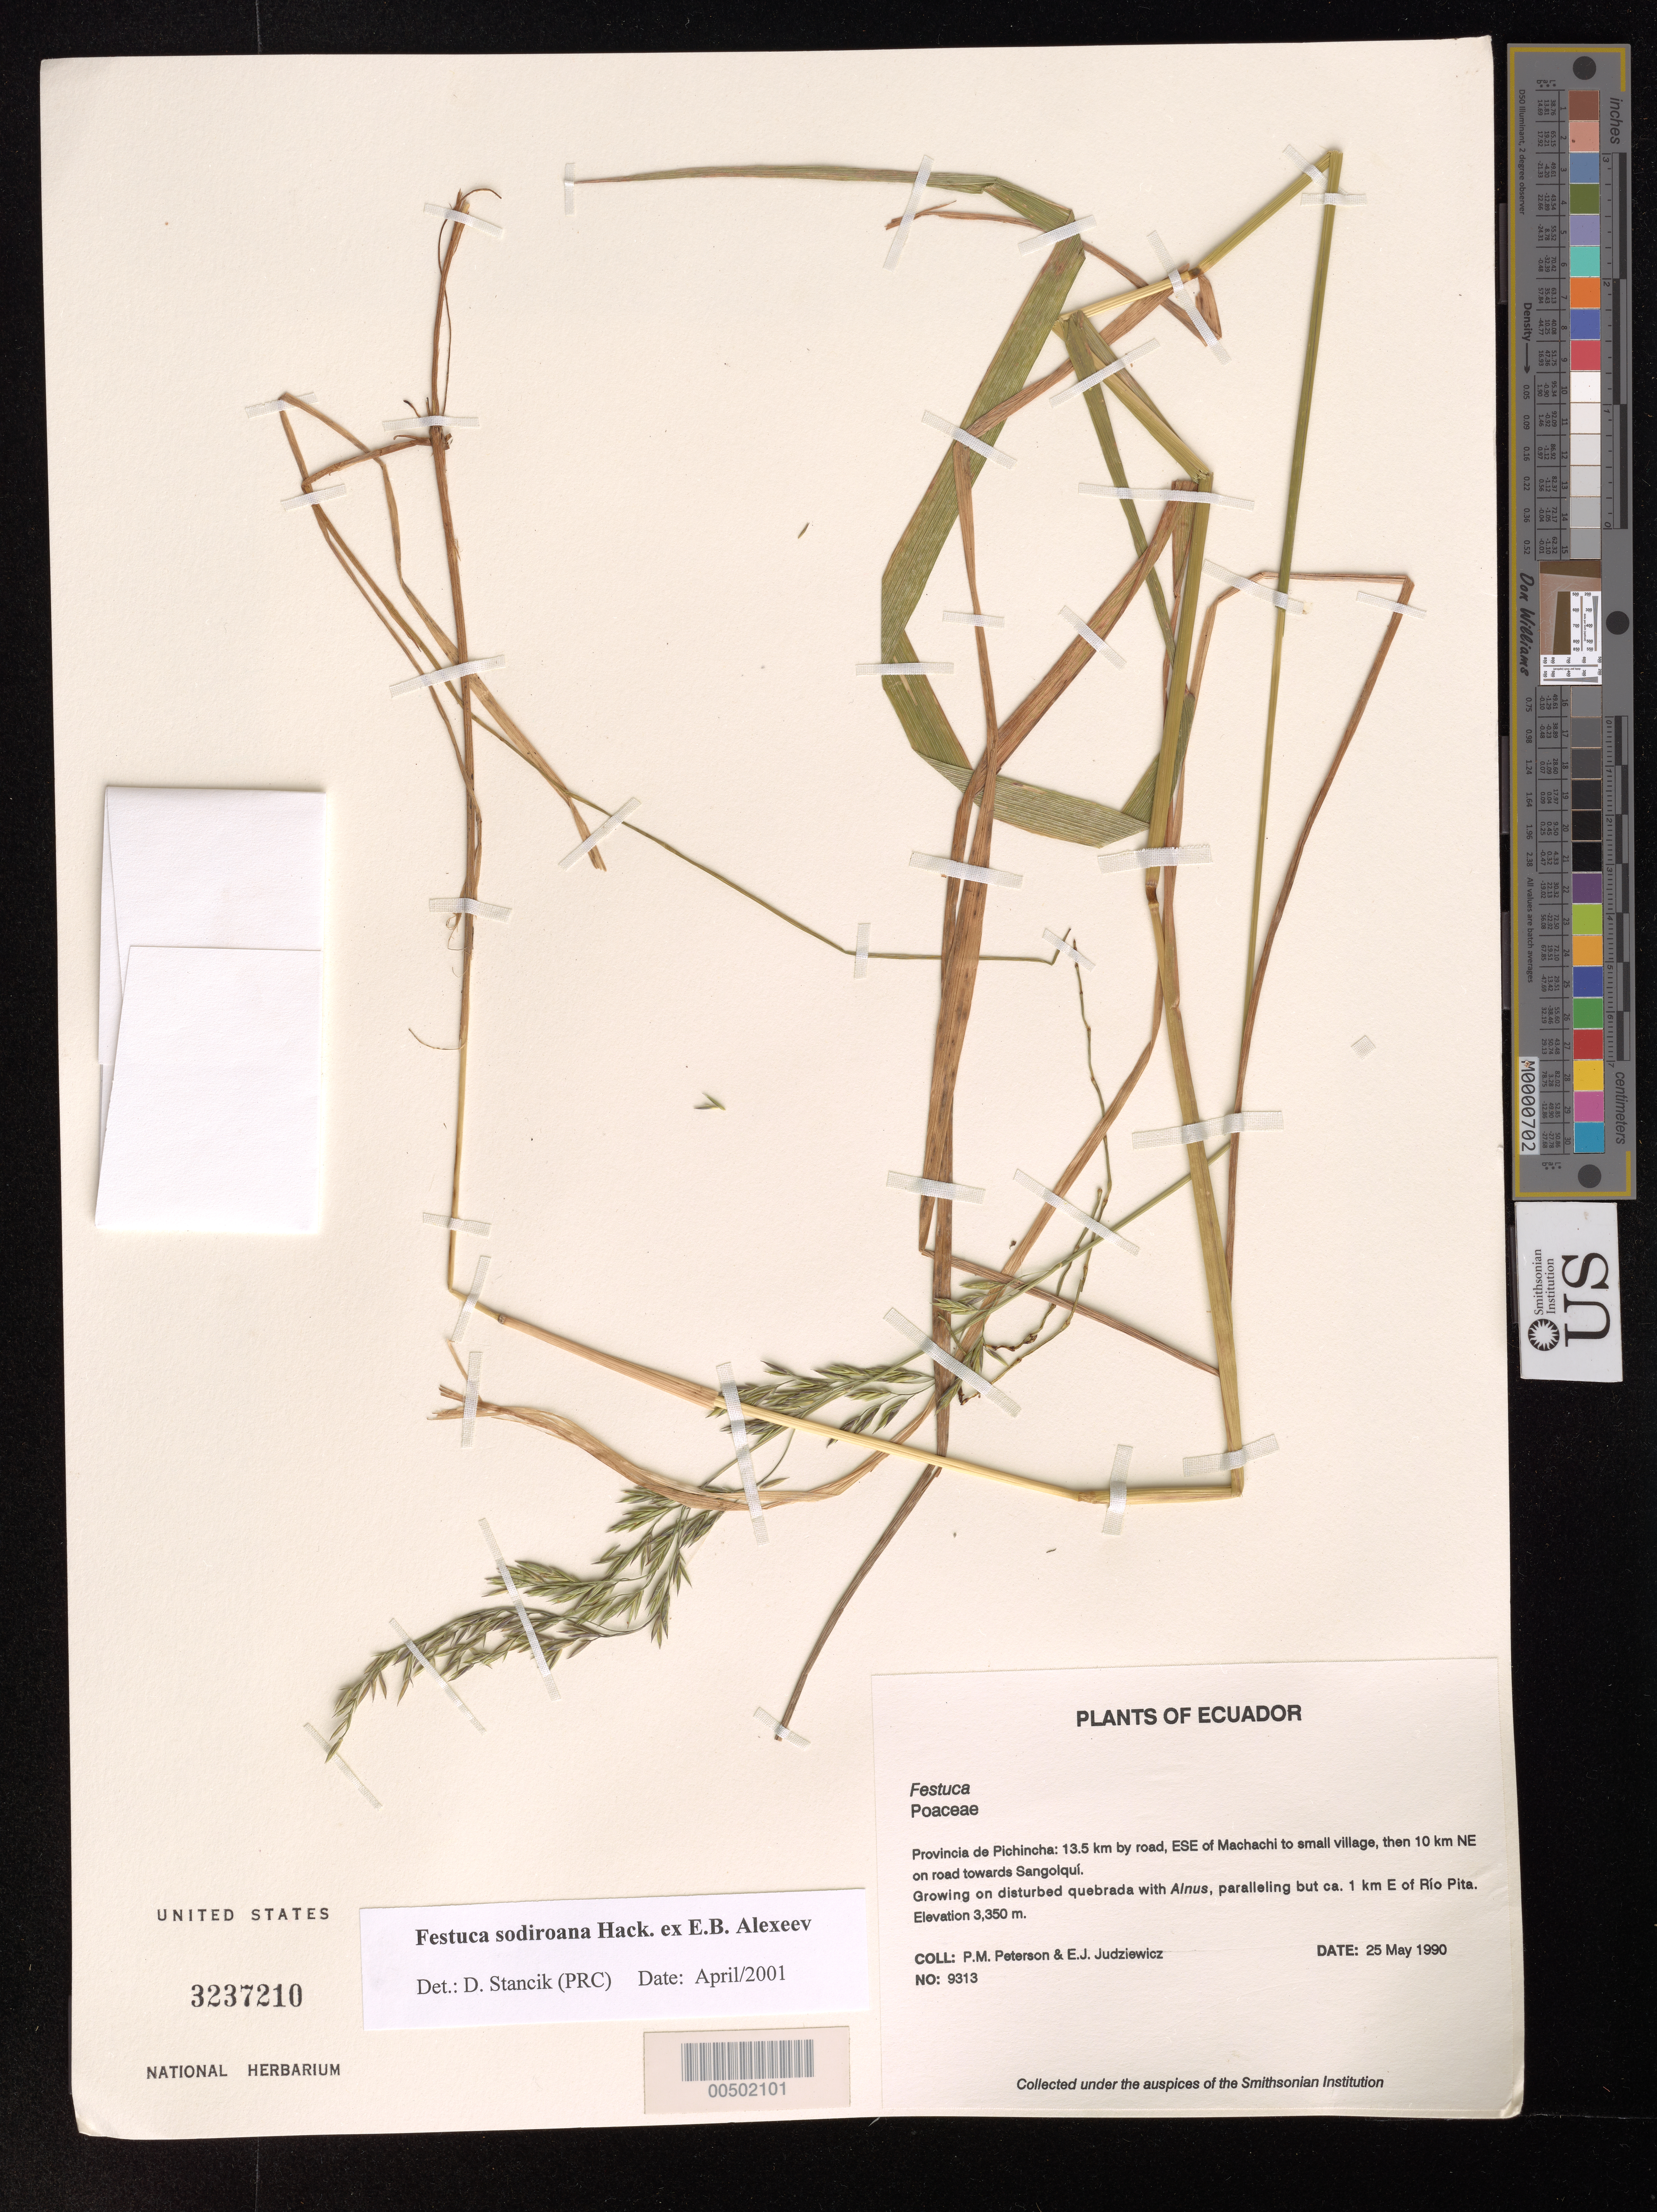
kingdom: Plantae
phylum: Tracheophyta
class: Liliopsida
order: Poales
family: Poaceae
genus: Festuca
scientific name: Festuca sodiroana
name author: Hack. ex E.B. Alexeev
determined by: Stancik, D.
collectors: P. M. Peterson & E. J. Judziewicz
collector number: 09313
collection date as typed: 25 May 1990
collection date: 1990-05-25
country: Ecuador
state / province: Pichincha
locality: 13.5 km by road, ESE of Machachi to small Village, then 10 km NEon road towards Sangolquí.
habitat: Growing on disturbed quebrada with Alnus, paralleling but ca. 1 km E of Río Pita.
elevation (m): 3350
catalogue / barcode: US 3237210